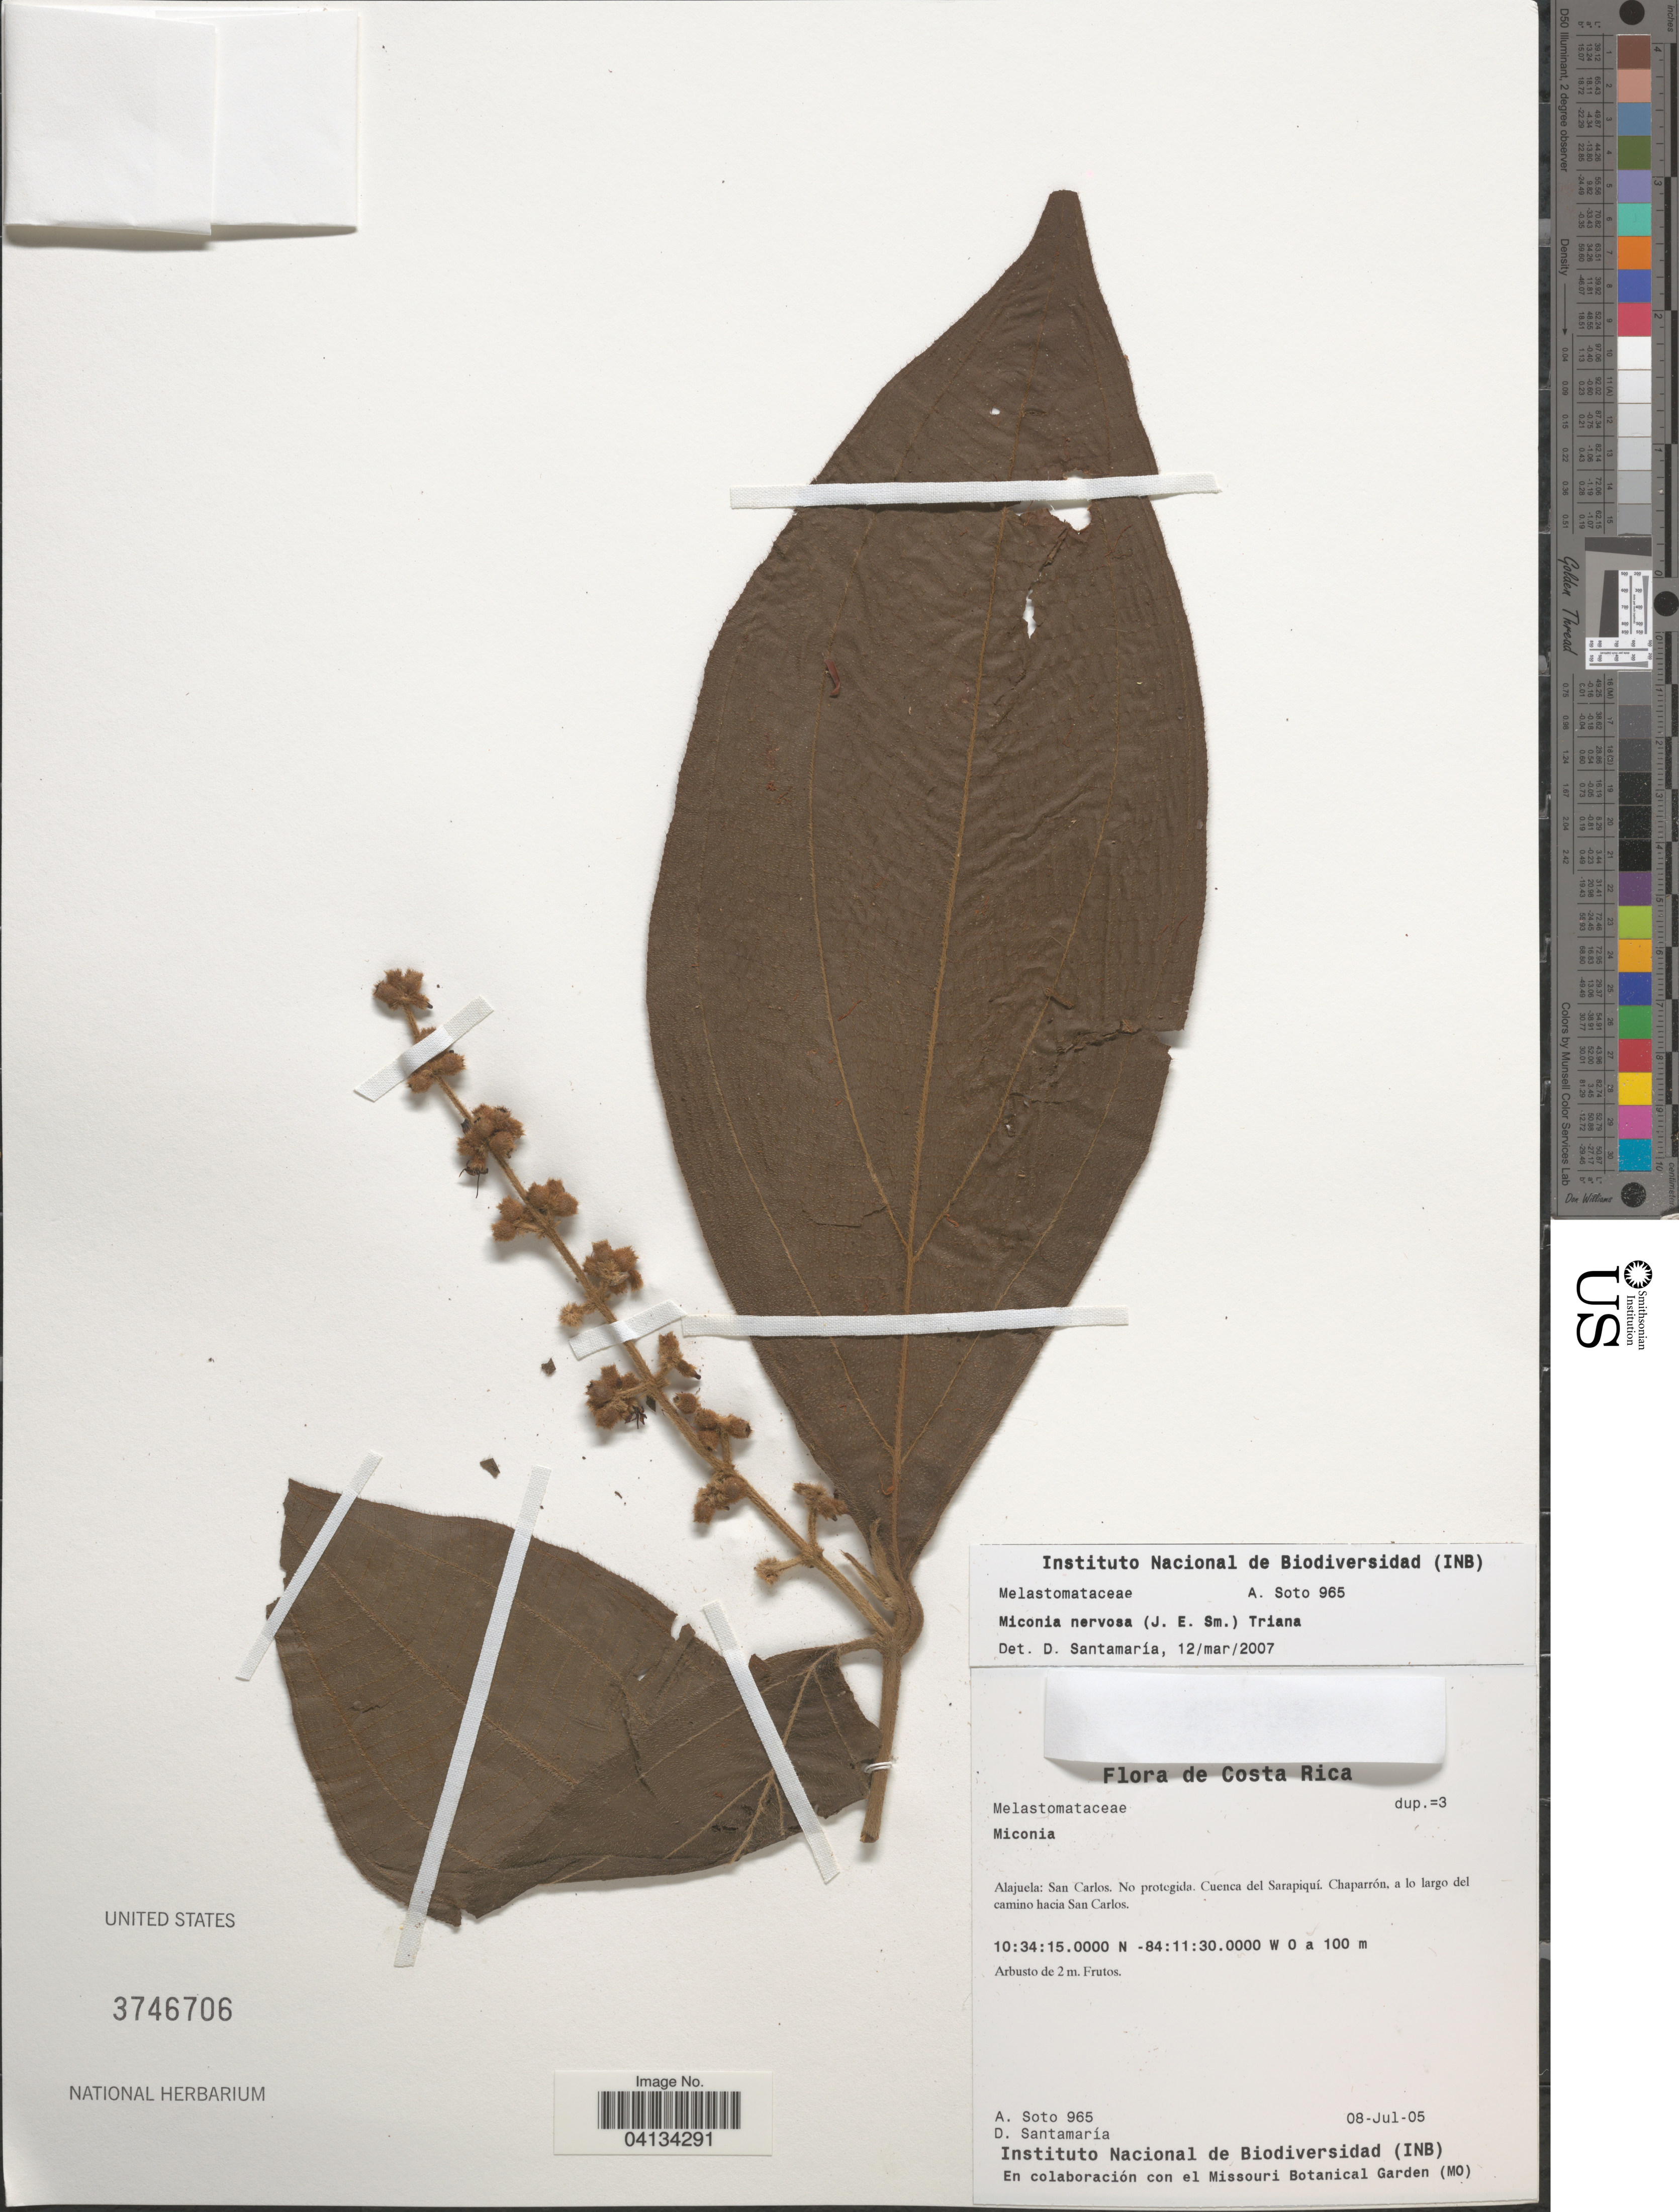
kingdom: Plantae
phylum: Tracheophyta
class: Magnoliopsida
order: Myrtales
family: Melastomataceae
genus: Miconia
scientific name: Miconia nervosa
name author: (Sm.) Triana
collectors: A. Soto & D. Santamaria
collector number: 965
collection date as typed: Transcribed d/m/y: 8/7/5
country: Costa Rica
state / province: Alajuela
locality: San Carlos. No protegida. Cuenca del Sarapiquí. Chaparrón, a lo largo del camino hacia San Carlos.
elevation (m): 0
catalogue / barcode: US 3746706